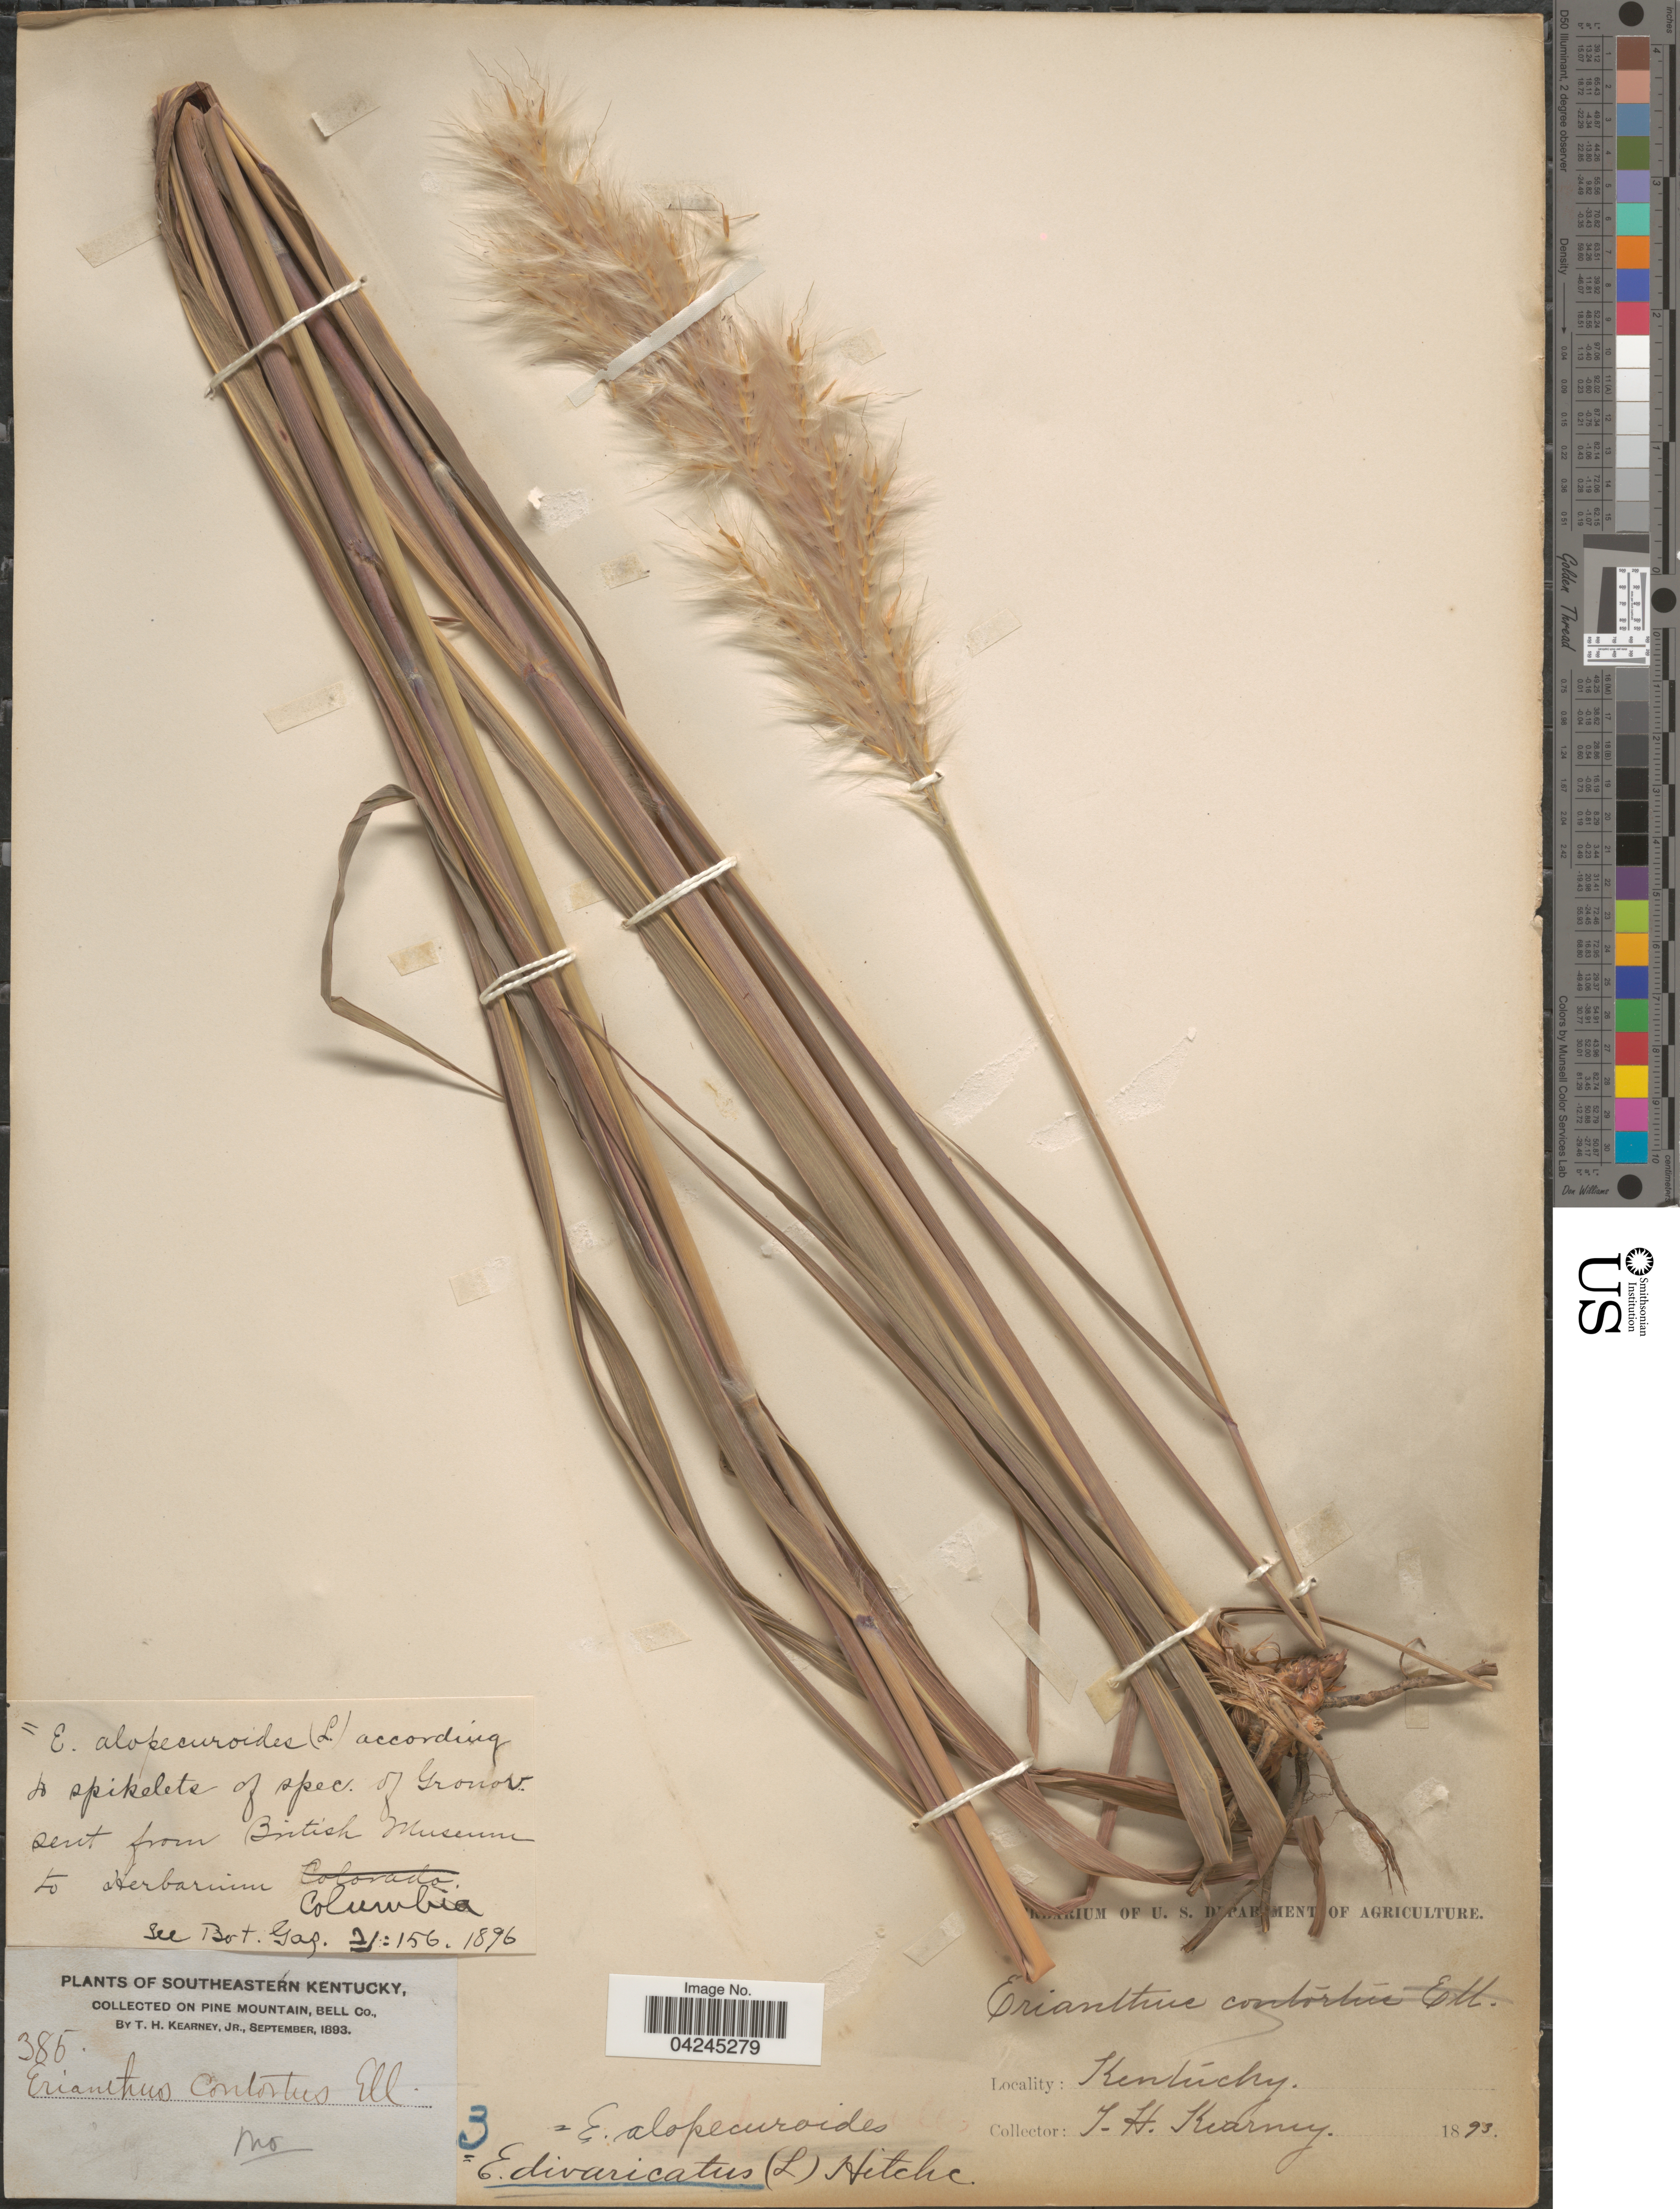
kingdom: Plantae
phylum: Tracheophyta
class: Liliopsida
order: Poales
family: Poaceae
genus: Erianthus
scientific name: Erianthus sp.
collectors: T. H. Kearney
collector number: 385*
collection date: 1893-09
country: United States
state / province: Kentucky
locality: Southeastern Kentucky. On Pine Mountain, Bell Co.